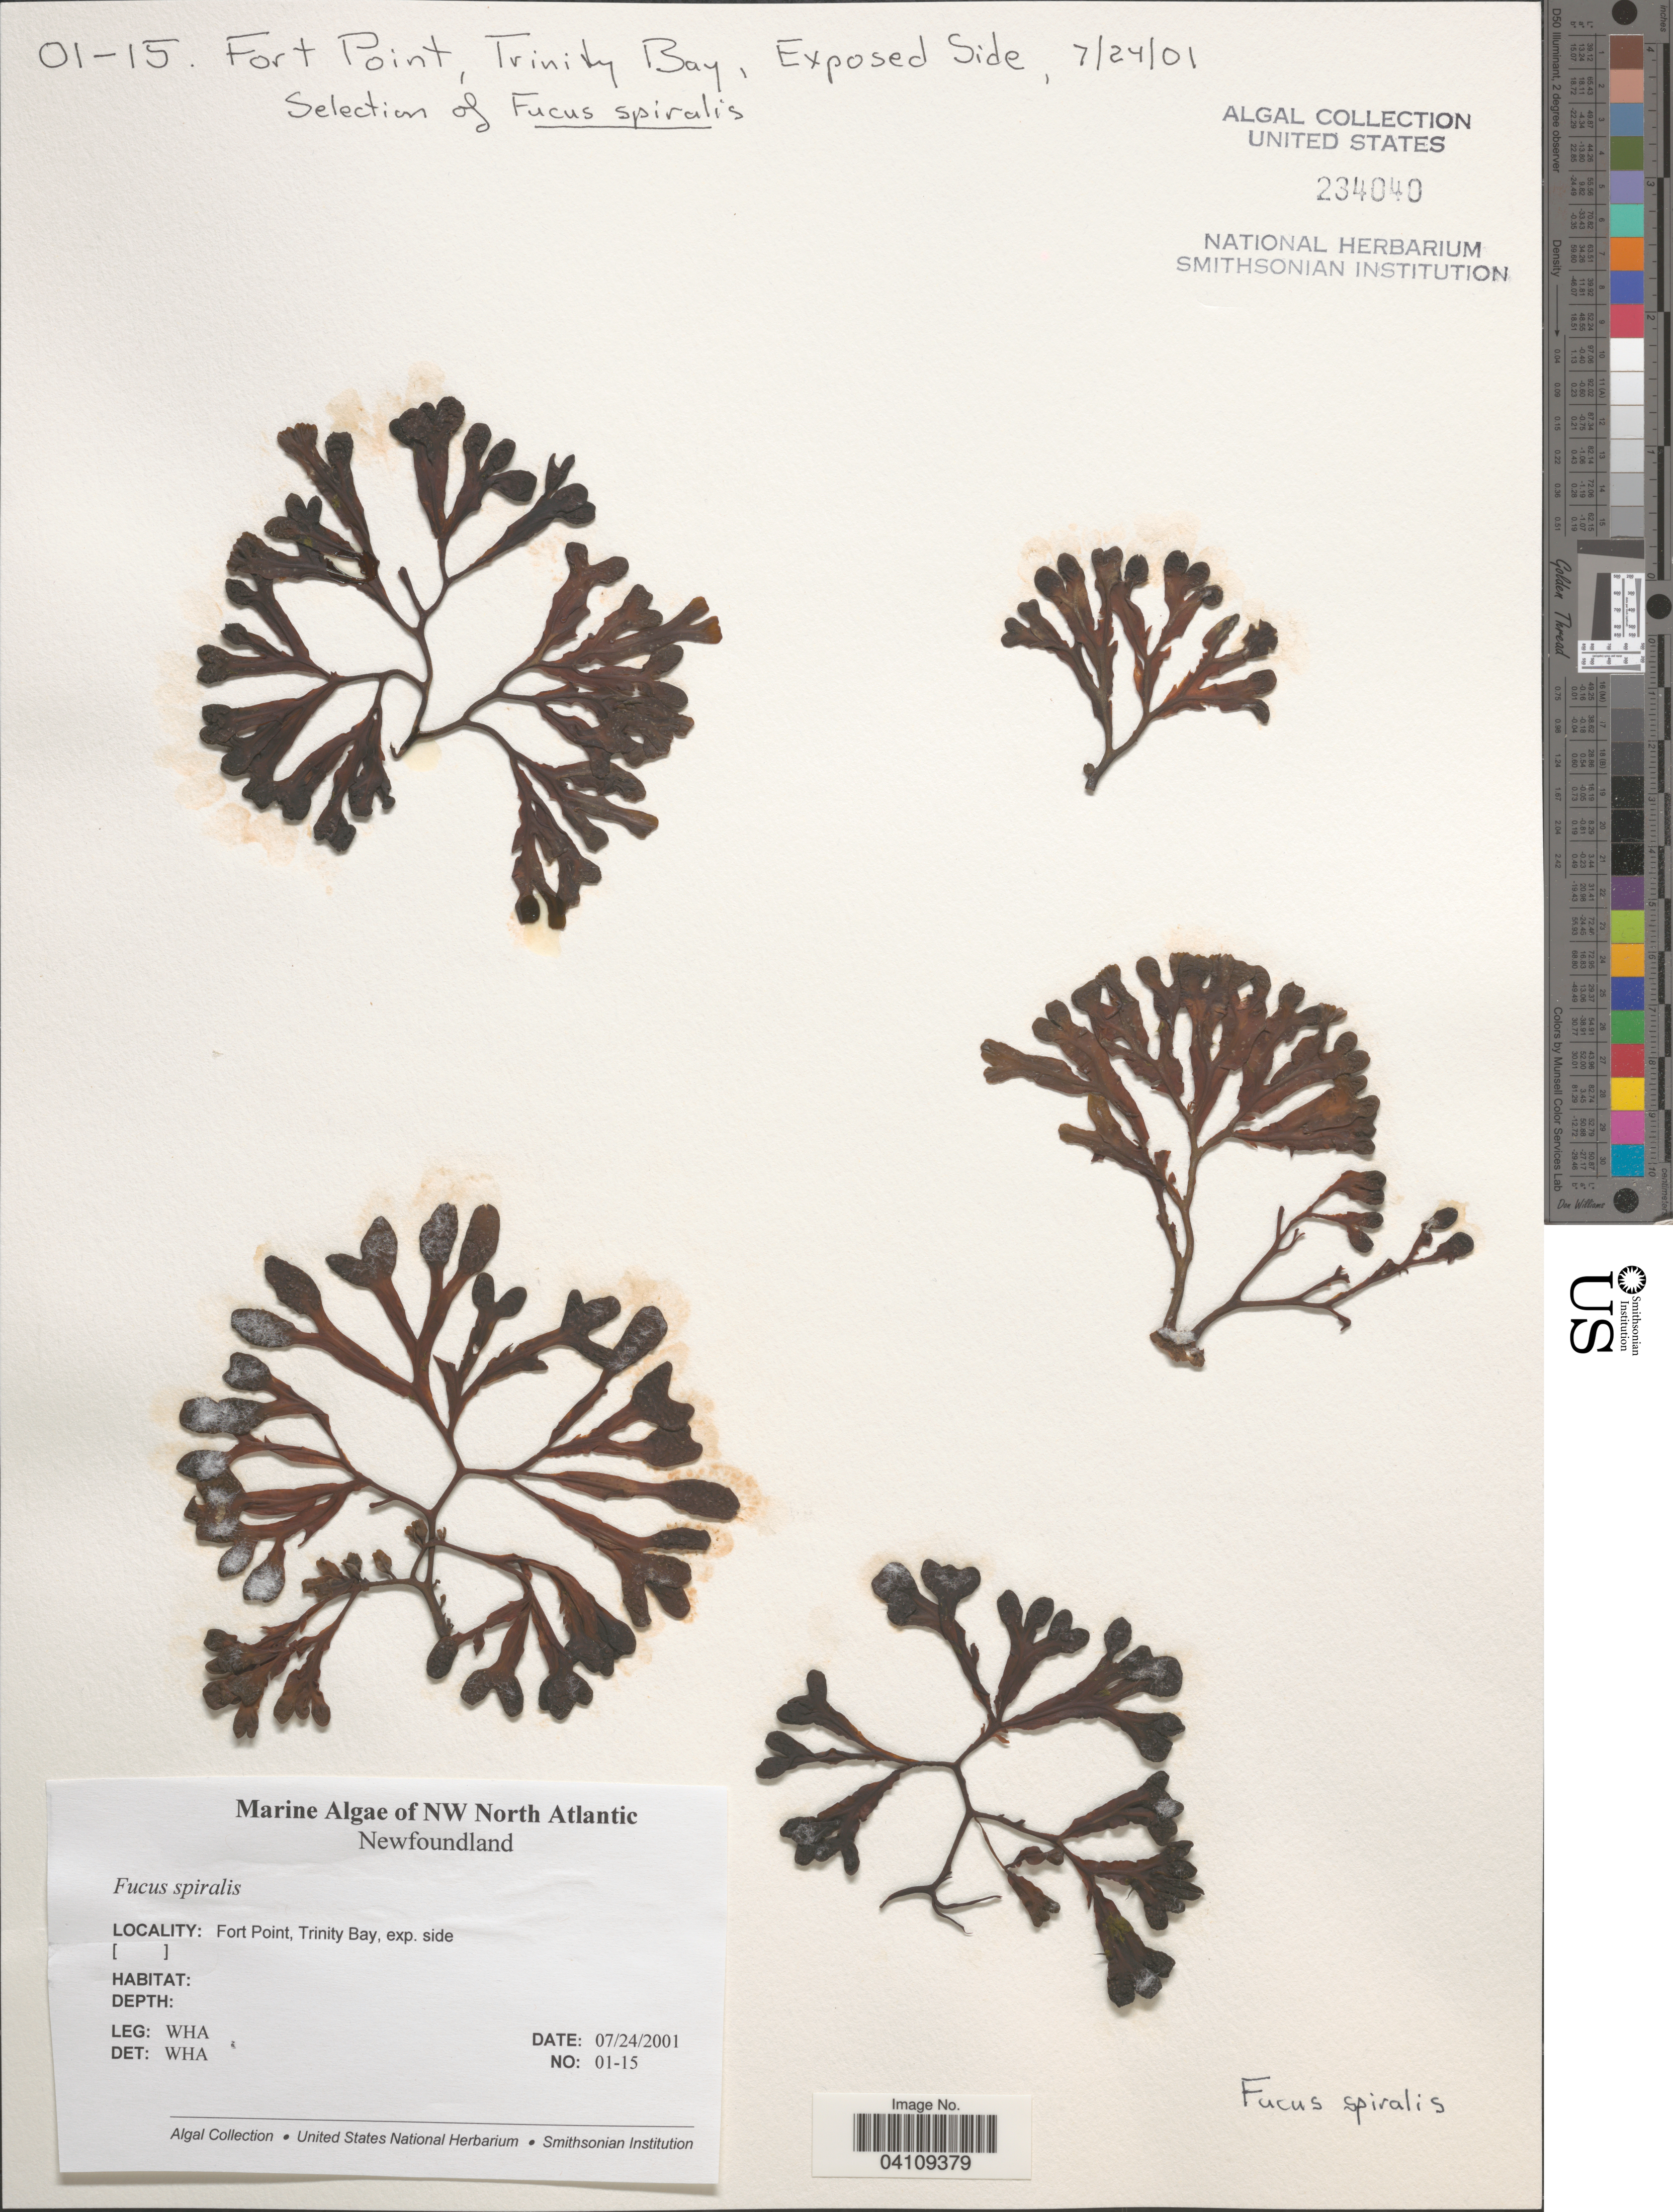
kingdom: Chromista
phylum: Ochrophyta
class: Phaeophyceae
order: Fucales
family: Fucaceae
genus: Fucus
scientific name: Fucus spiralis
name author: L.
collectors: W. H. Adey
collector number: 01-15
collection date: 2001-07-24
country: Canada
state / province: Newfoundland and Labrador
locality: NW North Atlantic. Fort Point, Trinity Bay, exp. side.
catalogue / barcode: US 234040